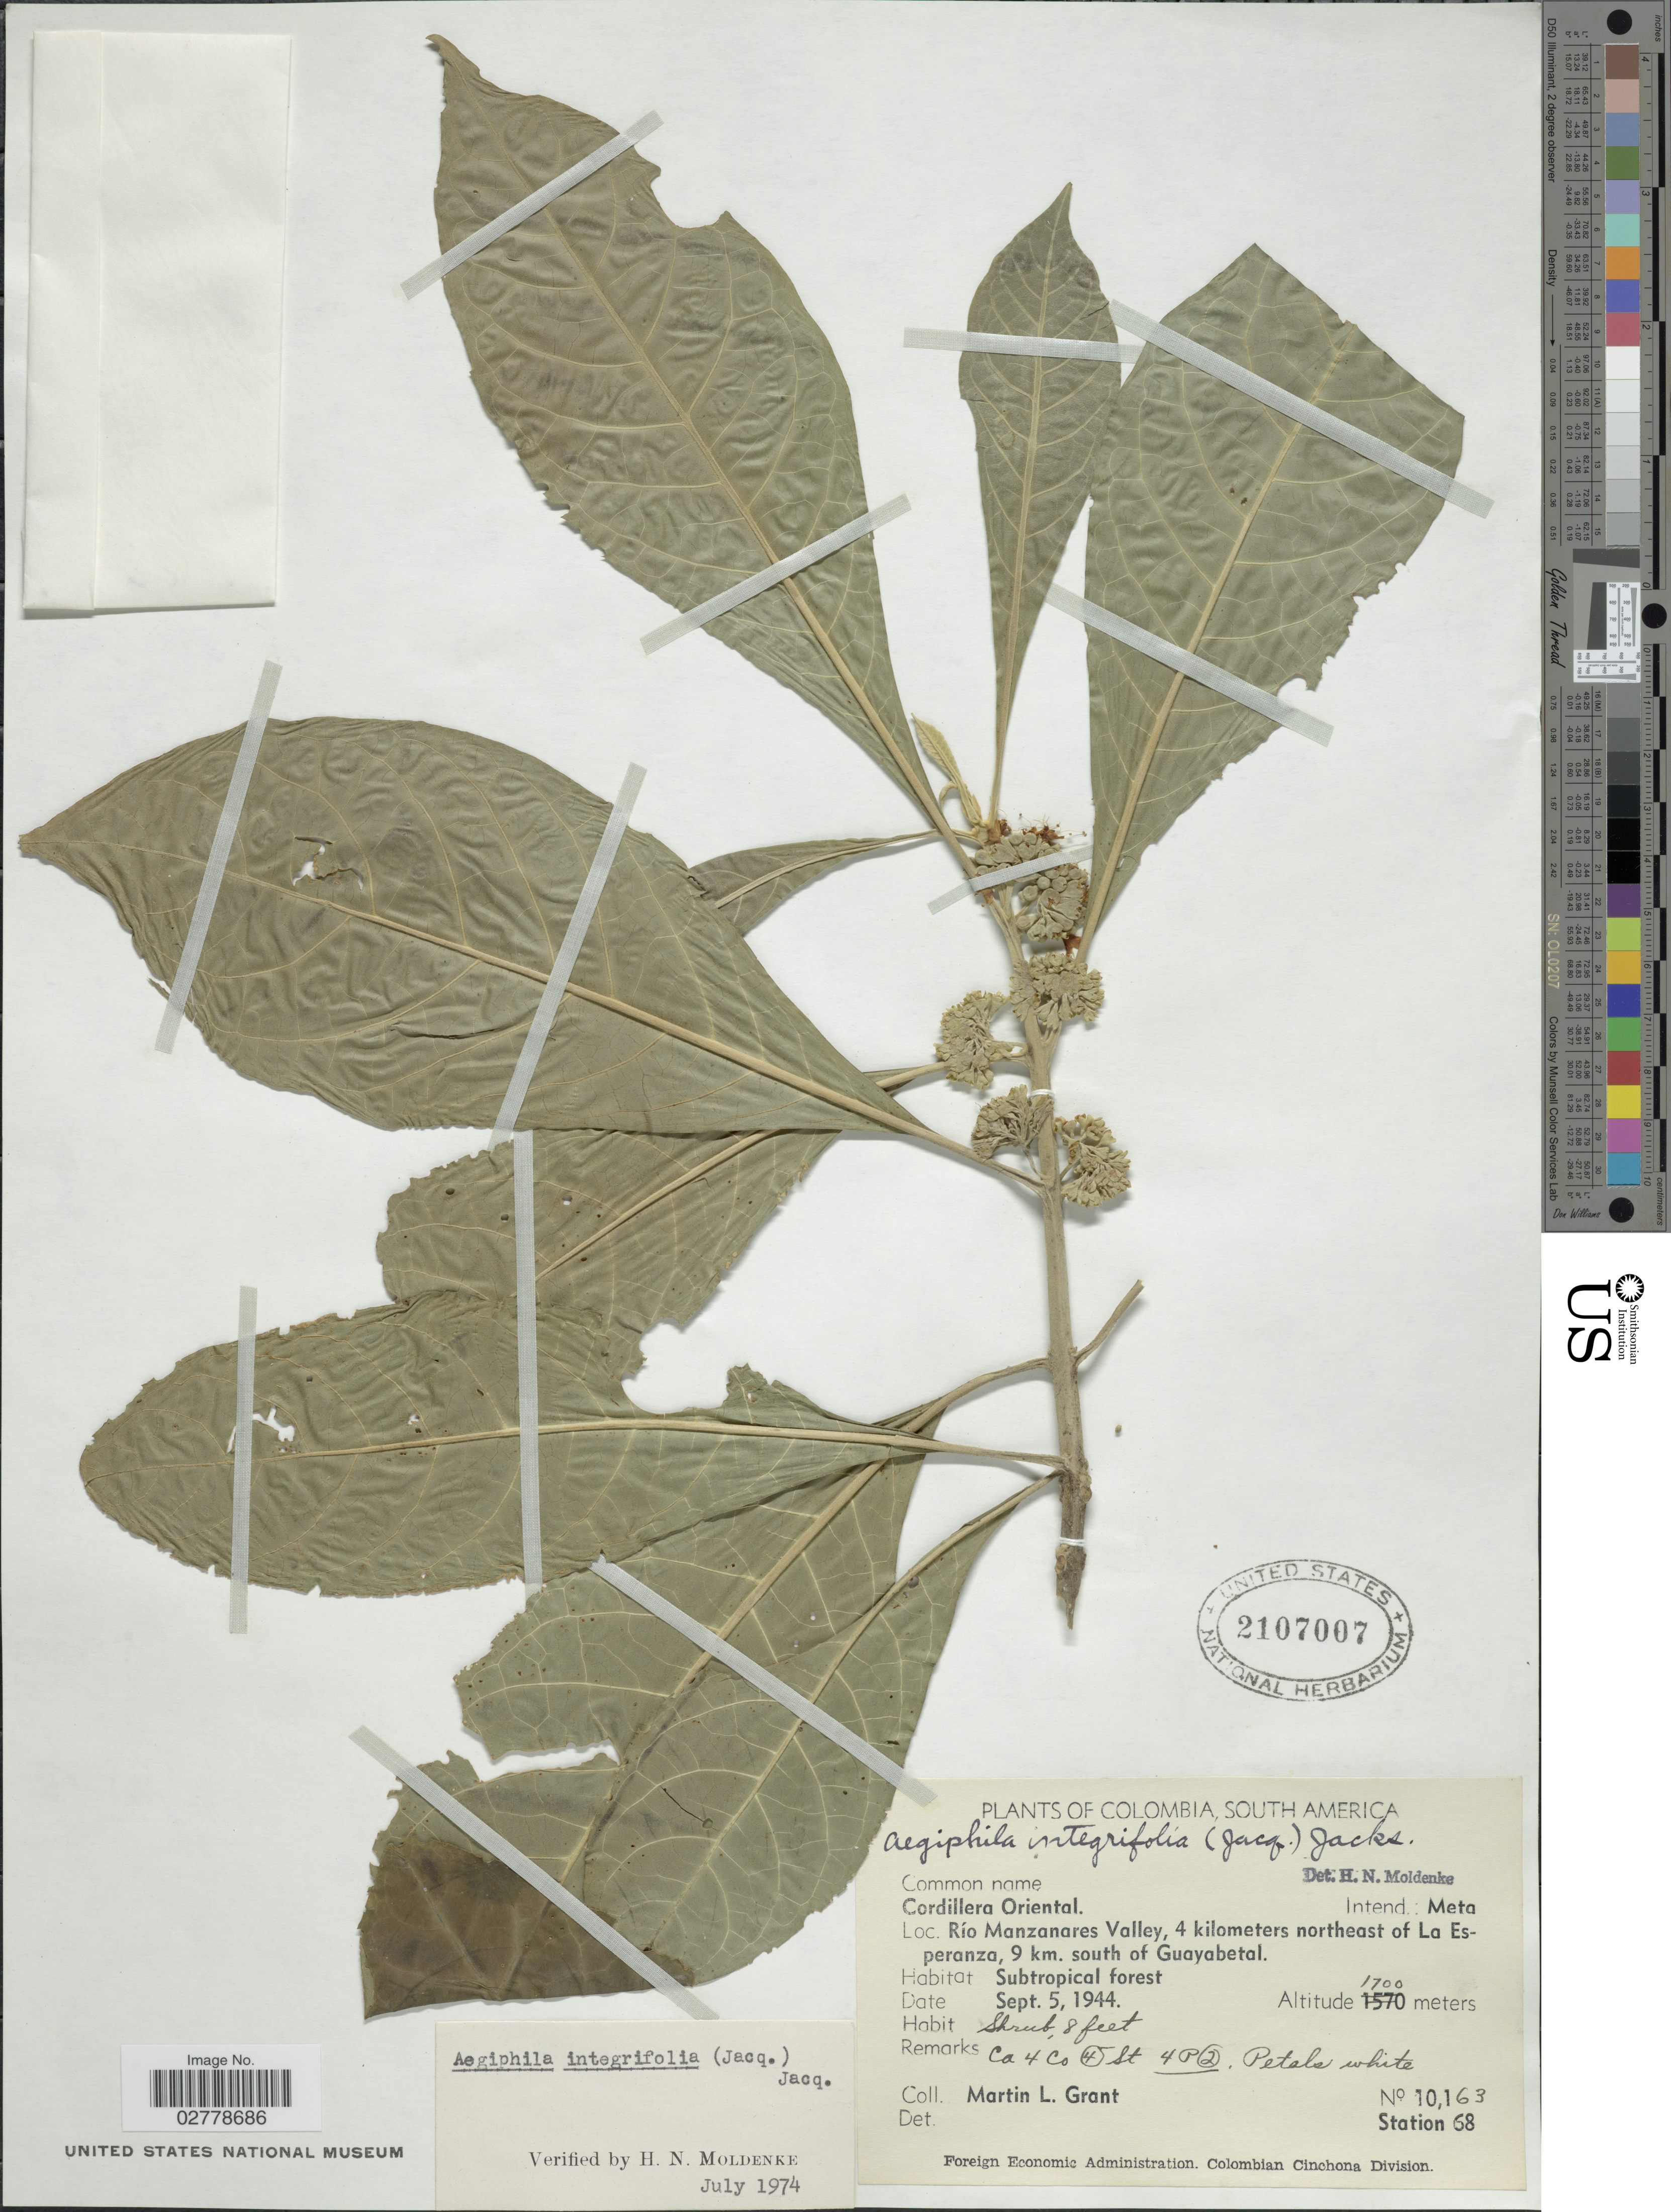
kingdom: Plantae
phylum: Tracheophyta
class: Magnoliopsida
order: Lamiales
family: Lamiaceae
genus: Aegiphila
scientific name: Aegiphila integrifolia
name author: (Jacq.) B.D. Jacks.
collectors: M. L. Grant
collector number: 10163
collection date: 1944-09-05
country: Colombia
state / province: Meta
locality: Cordillera Oriental. Intend.: Meta. Río Manzanares Valley, 4 kilometers northeast of La Esperanzam 9 km. south of Guayabetal.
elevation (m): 1700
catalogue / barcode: US 2107007